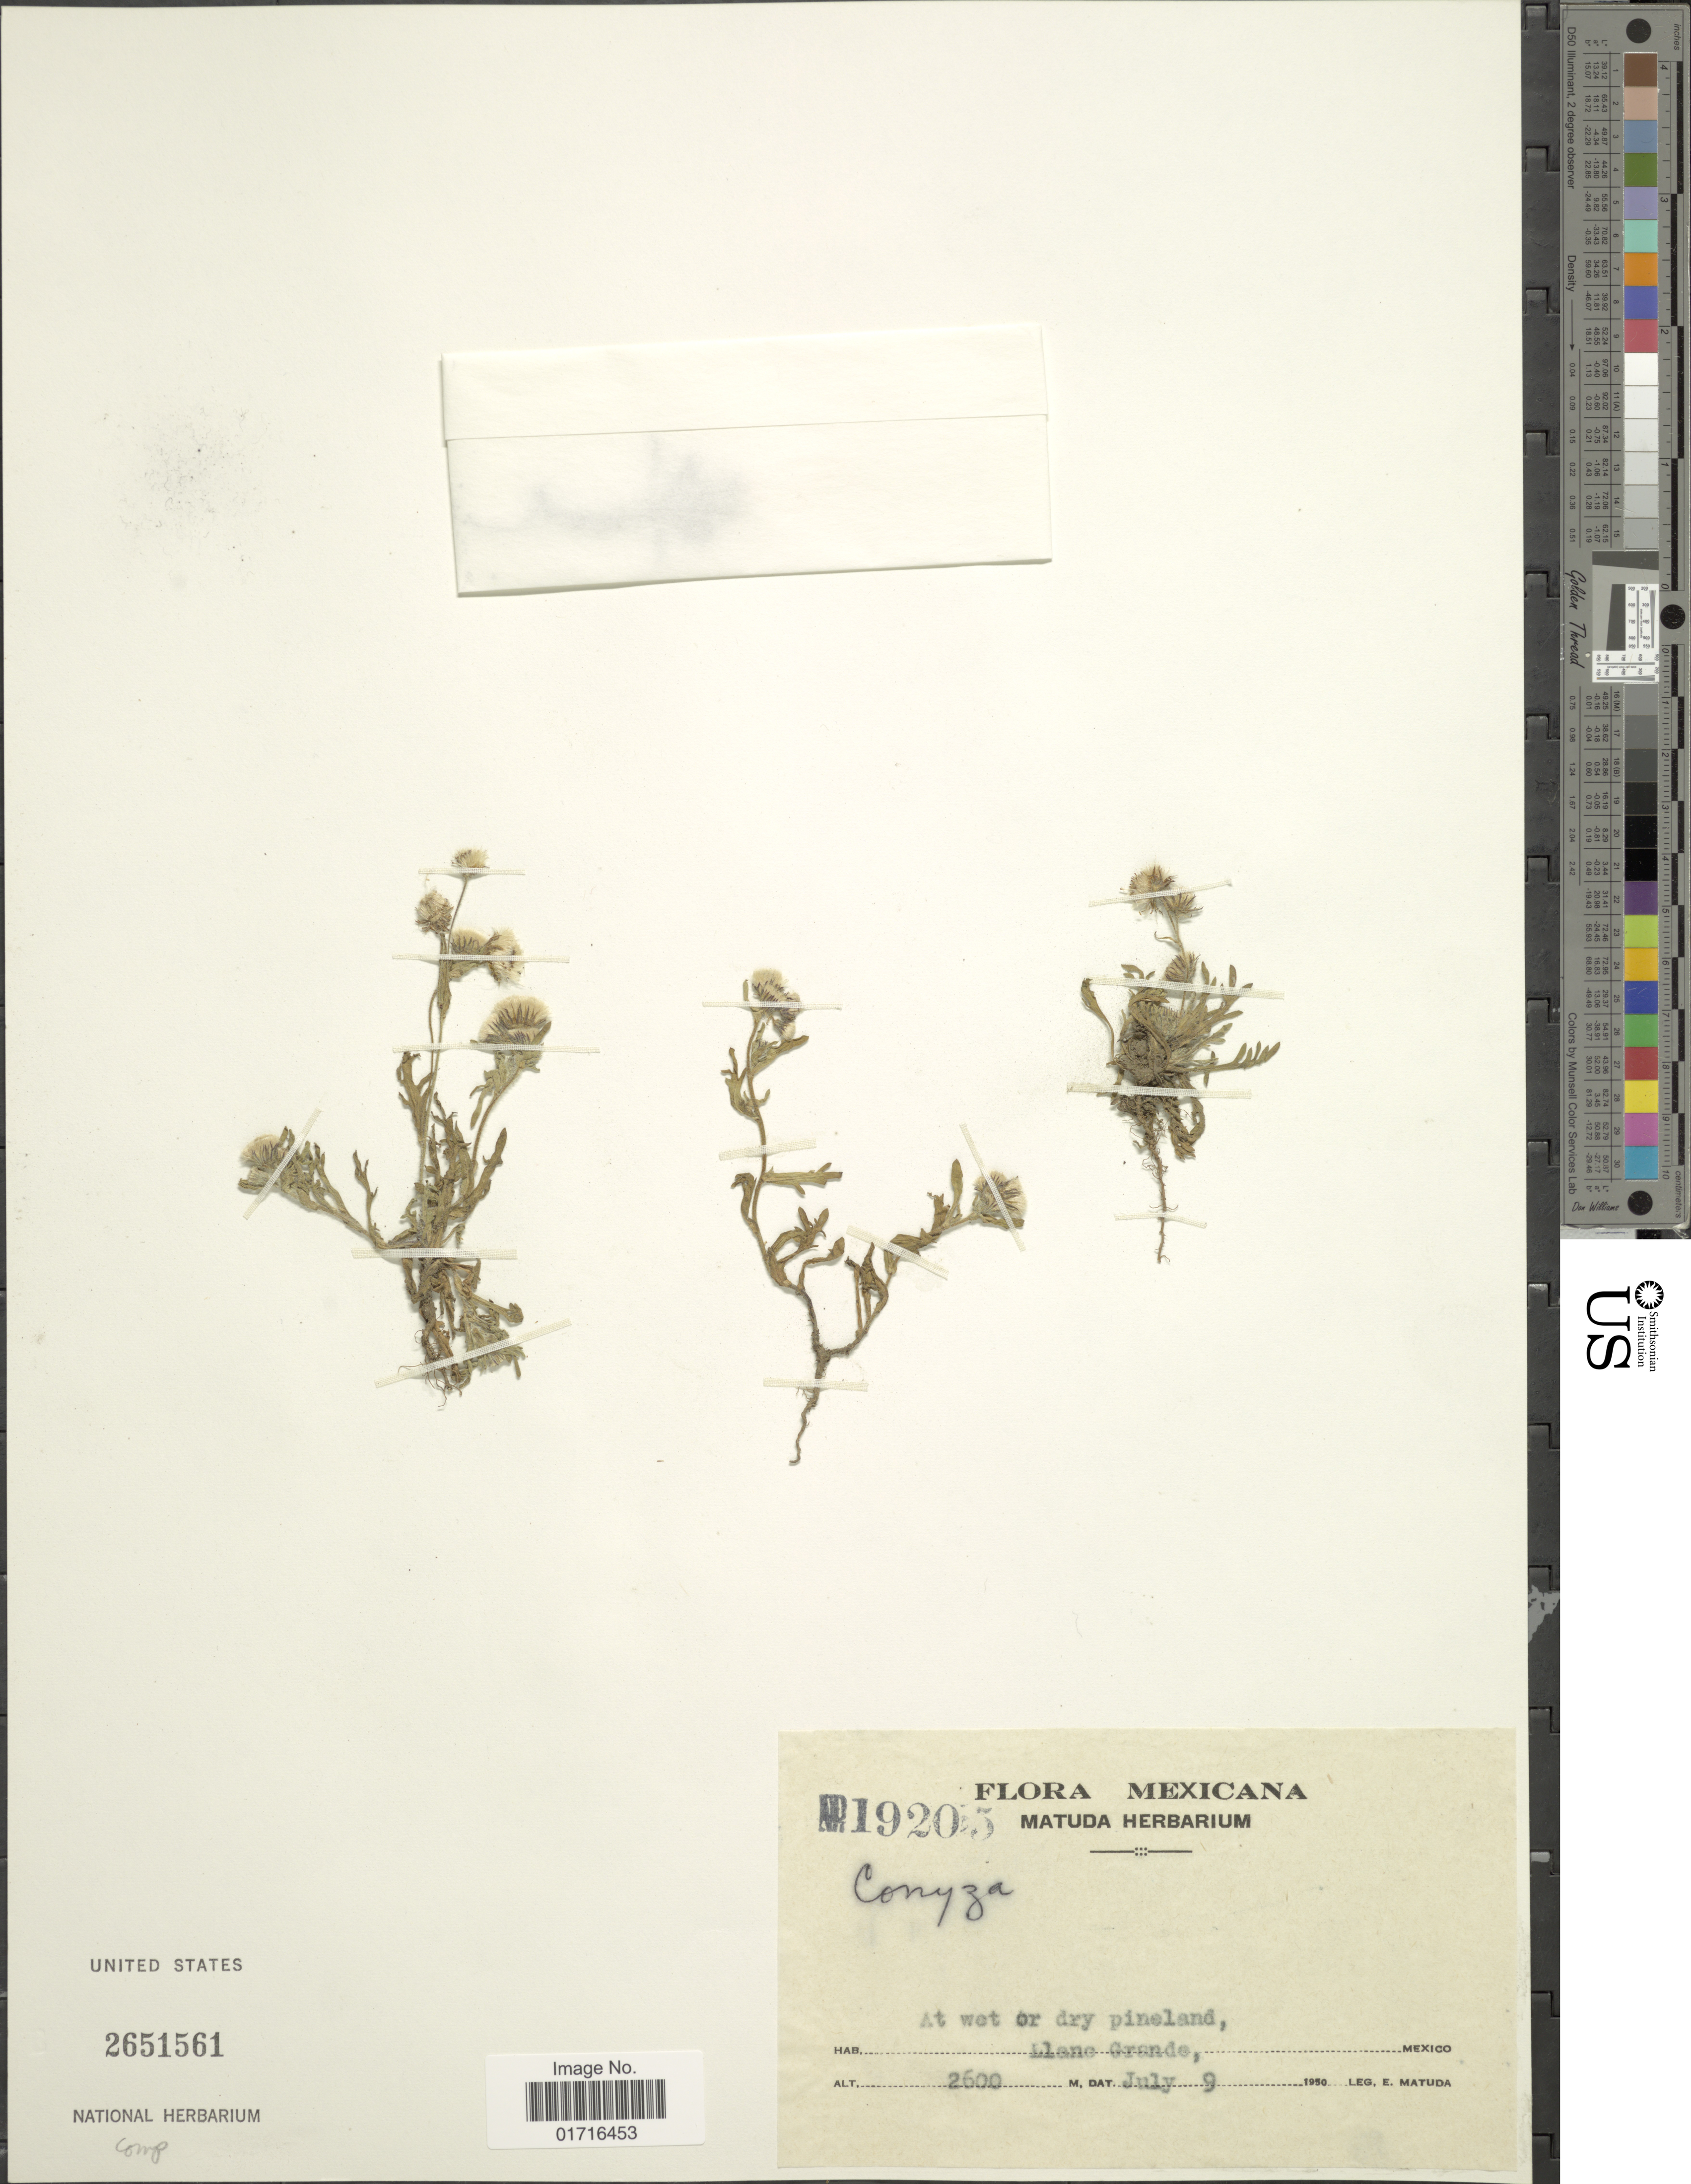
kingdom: Plantae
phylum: Tracheophyta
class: Magnoliopsida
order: Asterales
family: Asteraceae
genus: Conyza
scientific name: Conyza coronopifolia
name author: Kunth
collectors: E. Matuda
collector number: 19205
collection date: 1950-07-09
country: Mexico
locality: Llano Grande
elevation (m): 2600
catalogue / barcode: US 2651561